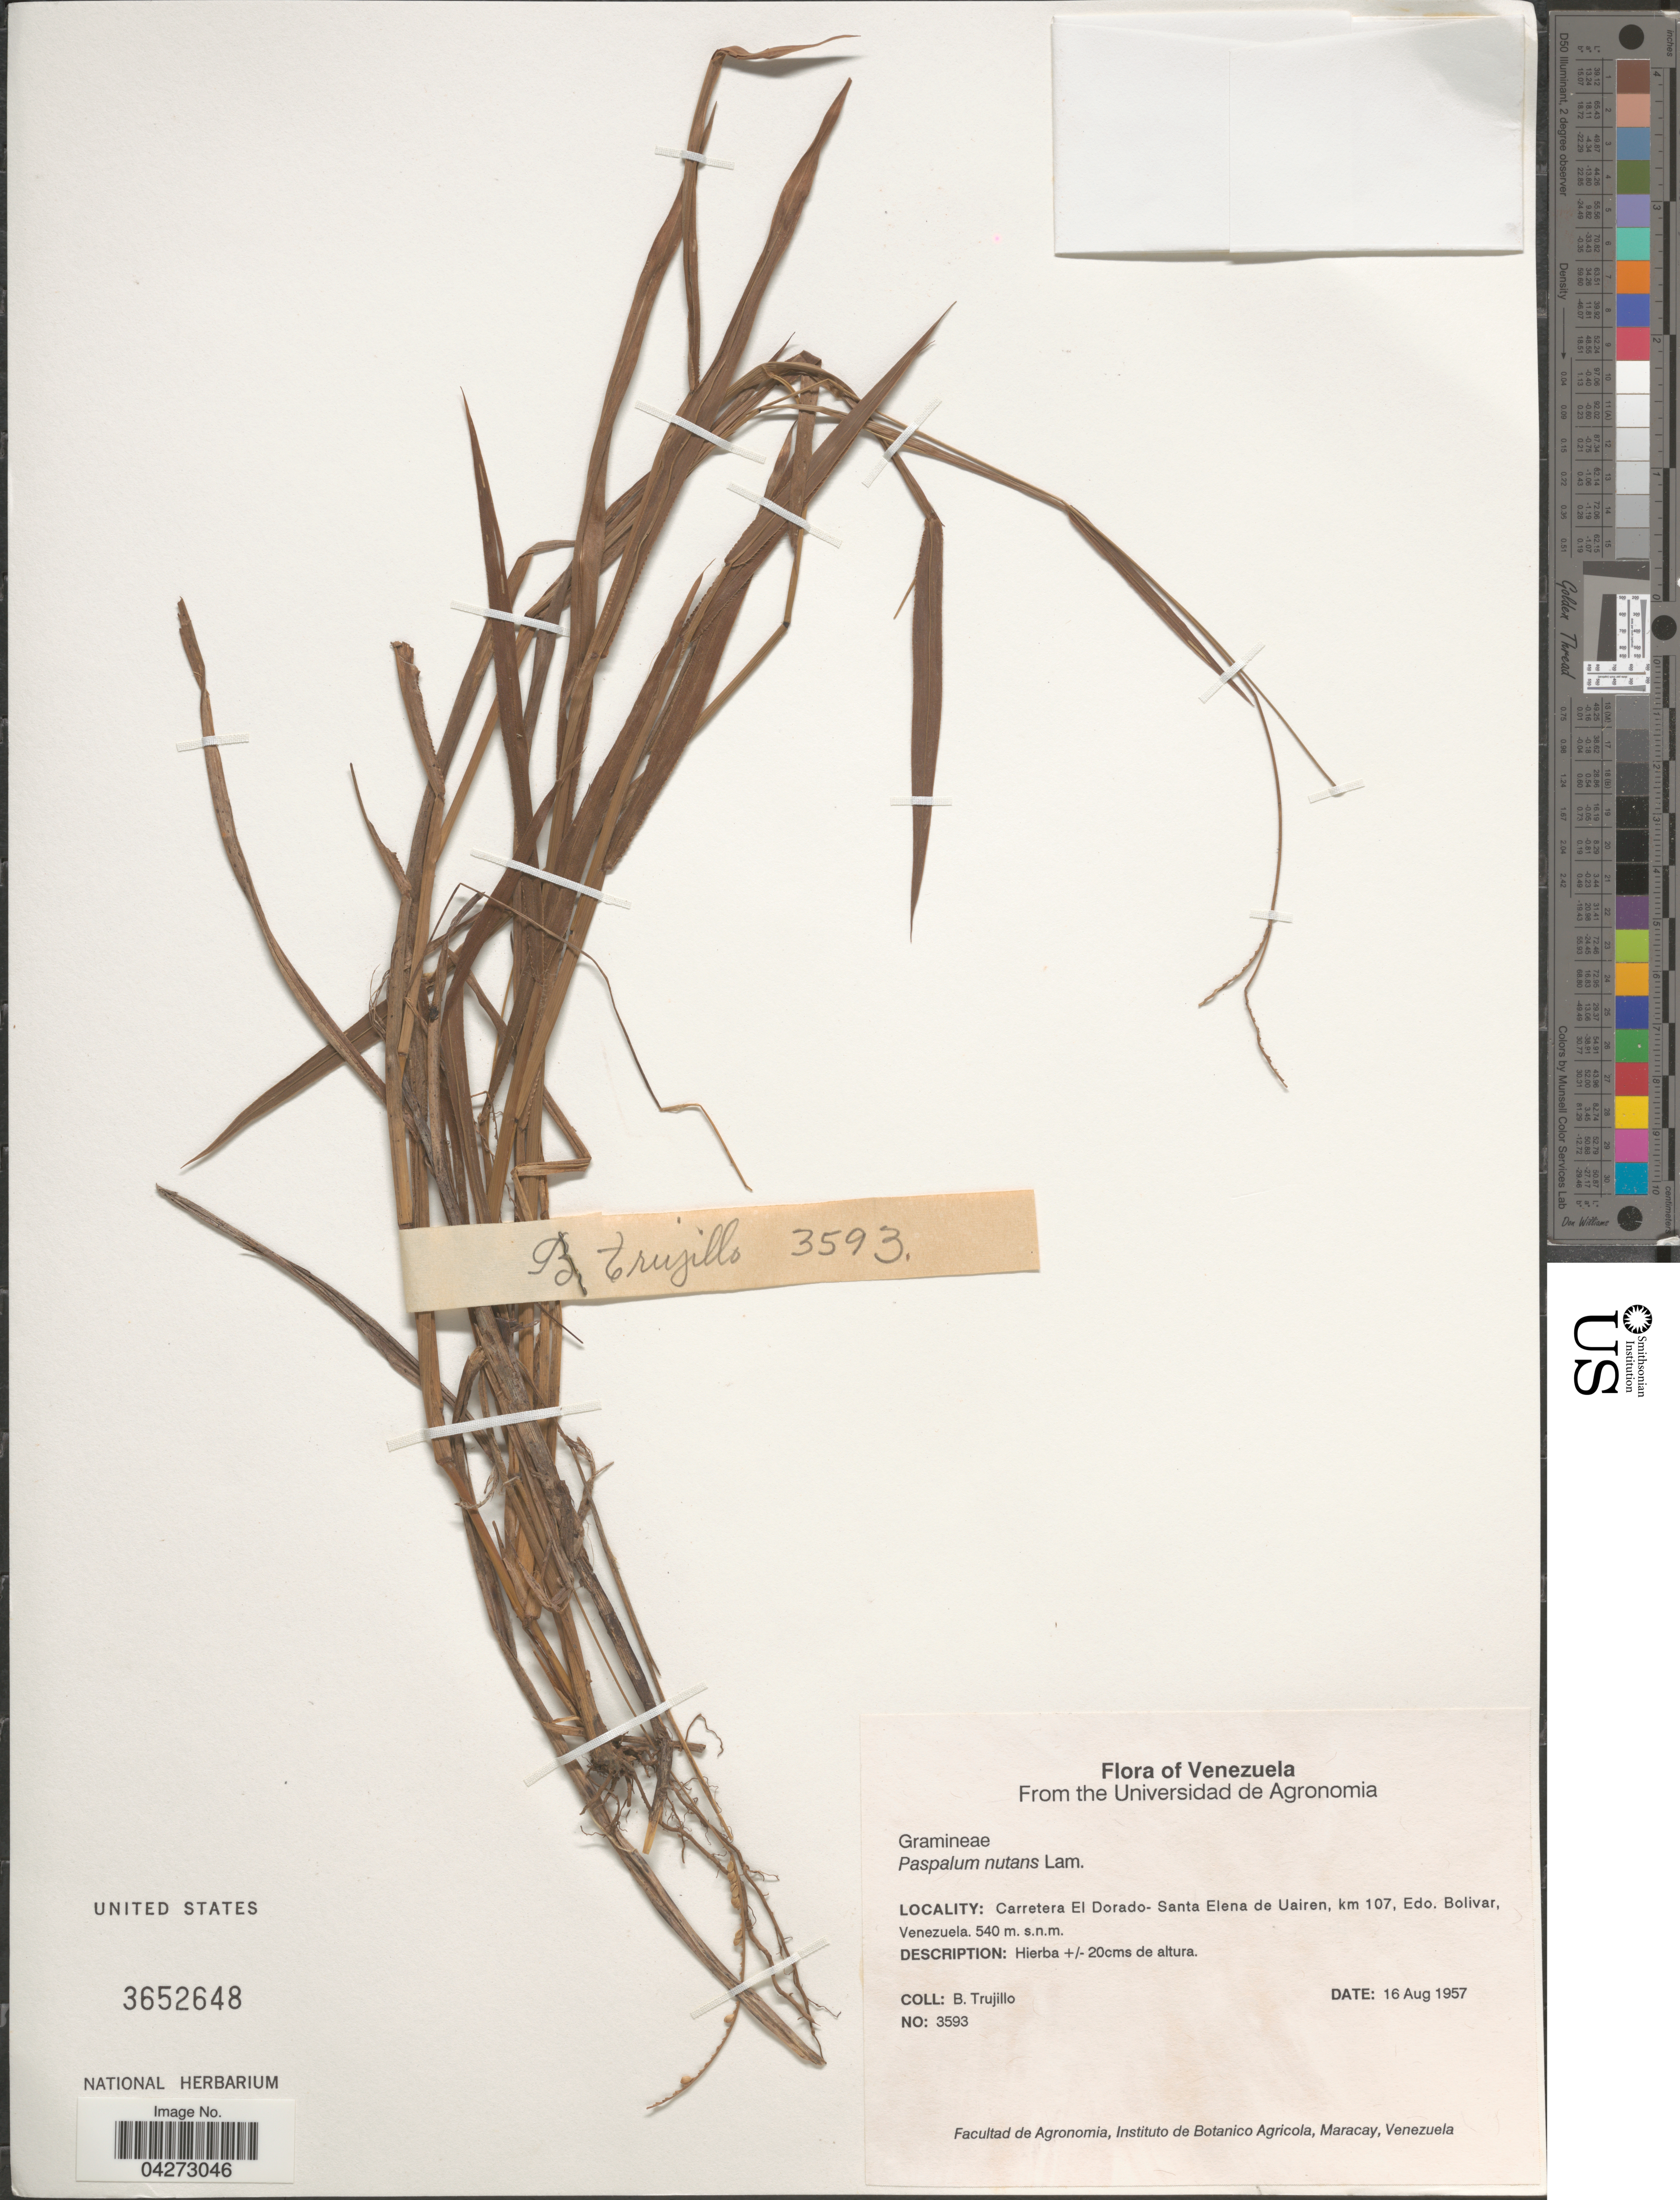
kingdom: Plantae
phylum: Tracheophyta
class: Liliopsida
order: Poales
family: Poaceae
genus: Paspalum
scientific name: Paspalum nutans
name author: Lam.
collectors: B. Trujillo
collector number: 3593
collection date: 1957-08-16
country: Venezuela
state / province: Bolivar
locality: Carretera El Dorado - Santa Elena de Uairen, km 107.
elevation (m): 540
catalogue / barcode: US 3652648